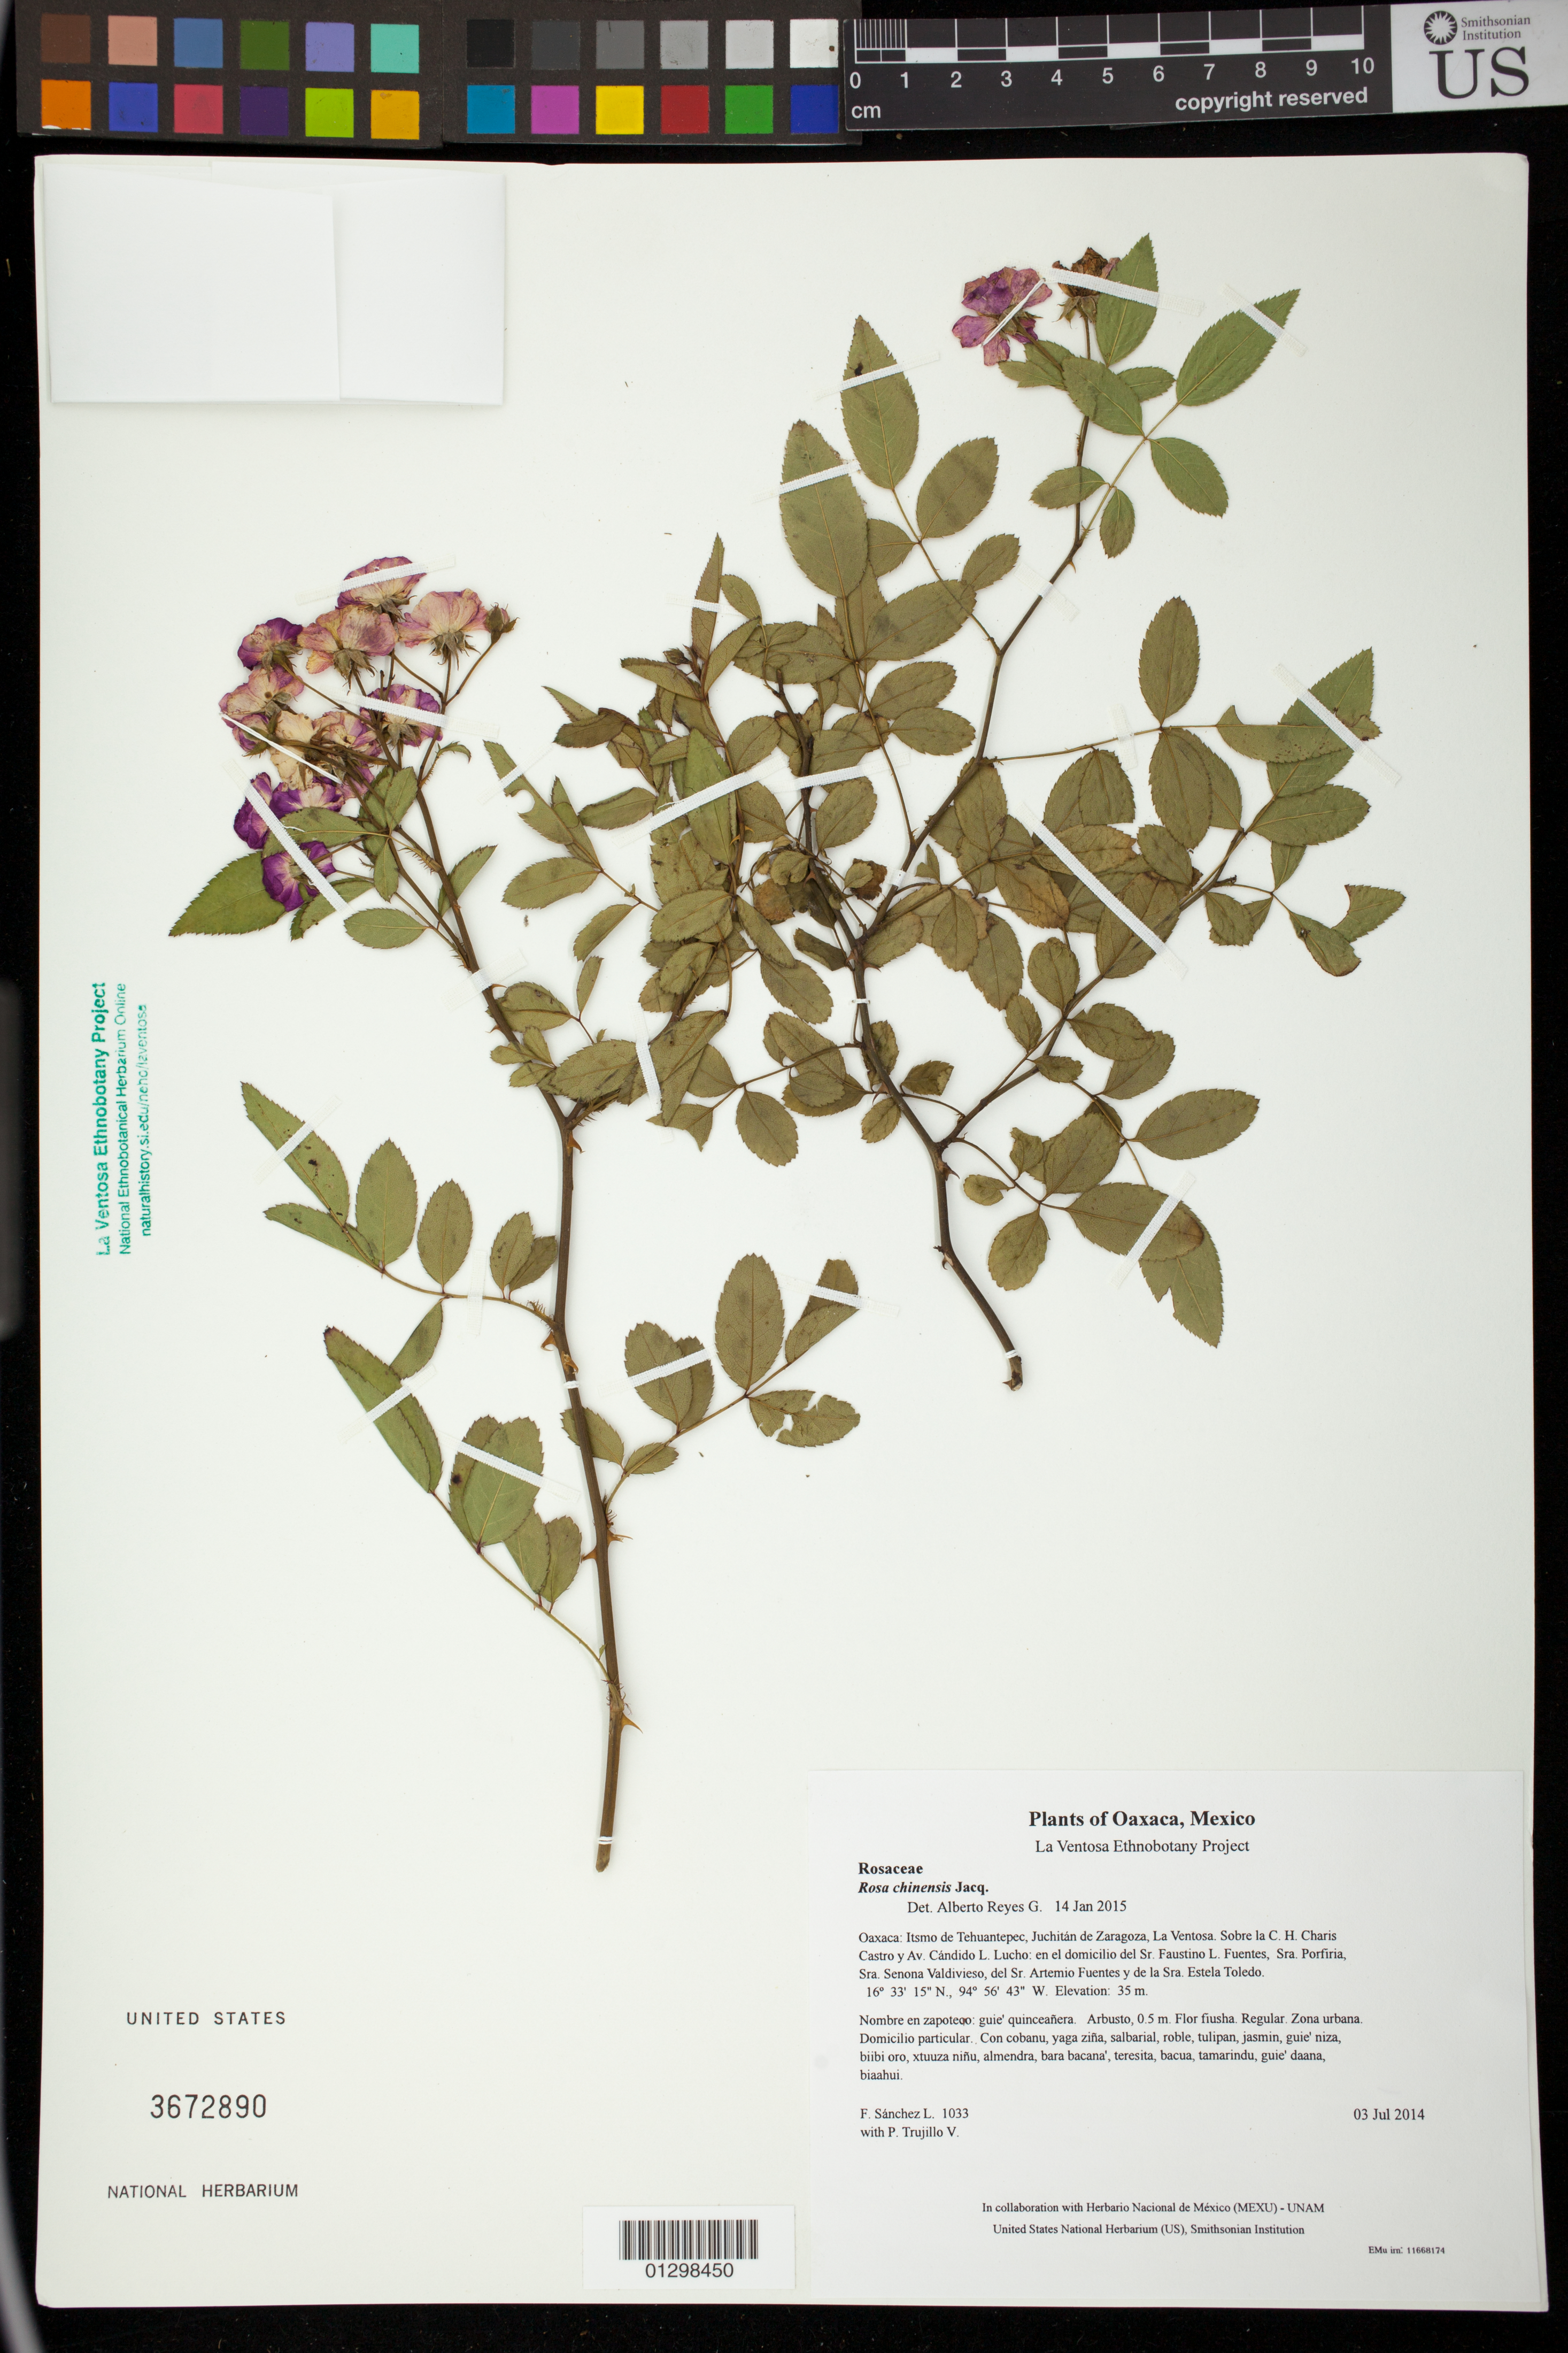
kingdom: Plantae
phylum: Tracheophyta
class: Magnoliopsida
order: Rosales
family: Rosaceae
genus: Rosa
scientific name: Rosa chinensis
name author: Jacq.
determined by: Reyes García, A.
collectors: F. Sánchez L. & P. Trujillo V.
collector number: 1033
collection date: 2014-07-03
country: Mexico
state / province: Oaxaca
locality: Itsmo de Tehuantepec, Juchitán de Zaragoza, La Ventosa. Sobre la C. H. Charis Castro y Av. Cándido L. Lucho: en el domicilio del Sr. Faustino L. Fuentes, Sra. Porfiria, Sra. Senona Valdivieso, del Sr. Artemio Fuentes y de la Sra. Estela Toledo.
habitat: Zona urbana. Domicilio particular.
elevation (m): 35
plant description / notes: JEBOT, MEXU, US; Yaga bandaga. 0.5 m. Guie' fiusha. Nuu.; quinceñera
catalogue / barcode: US 3672890